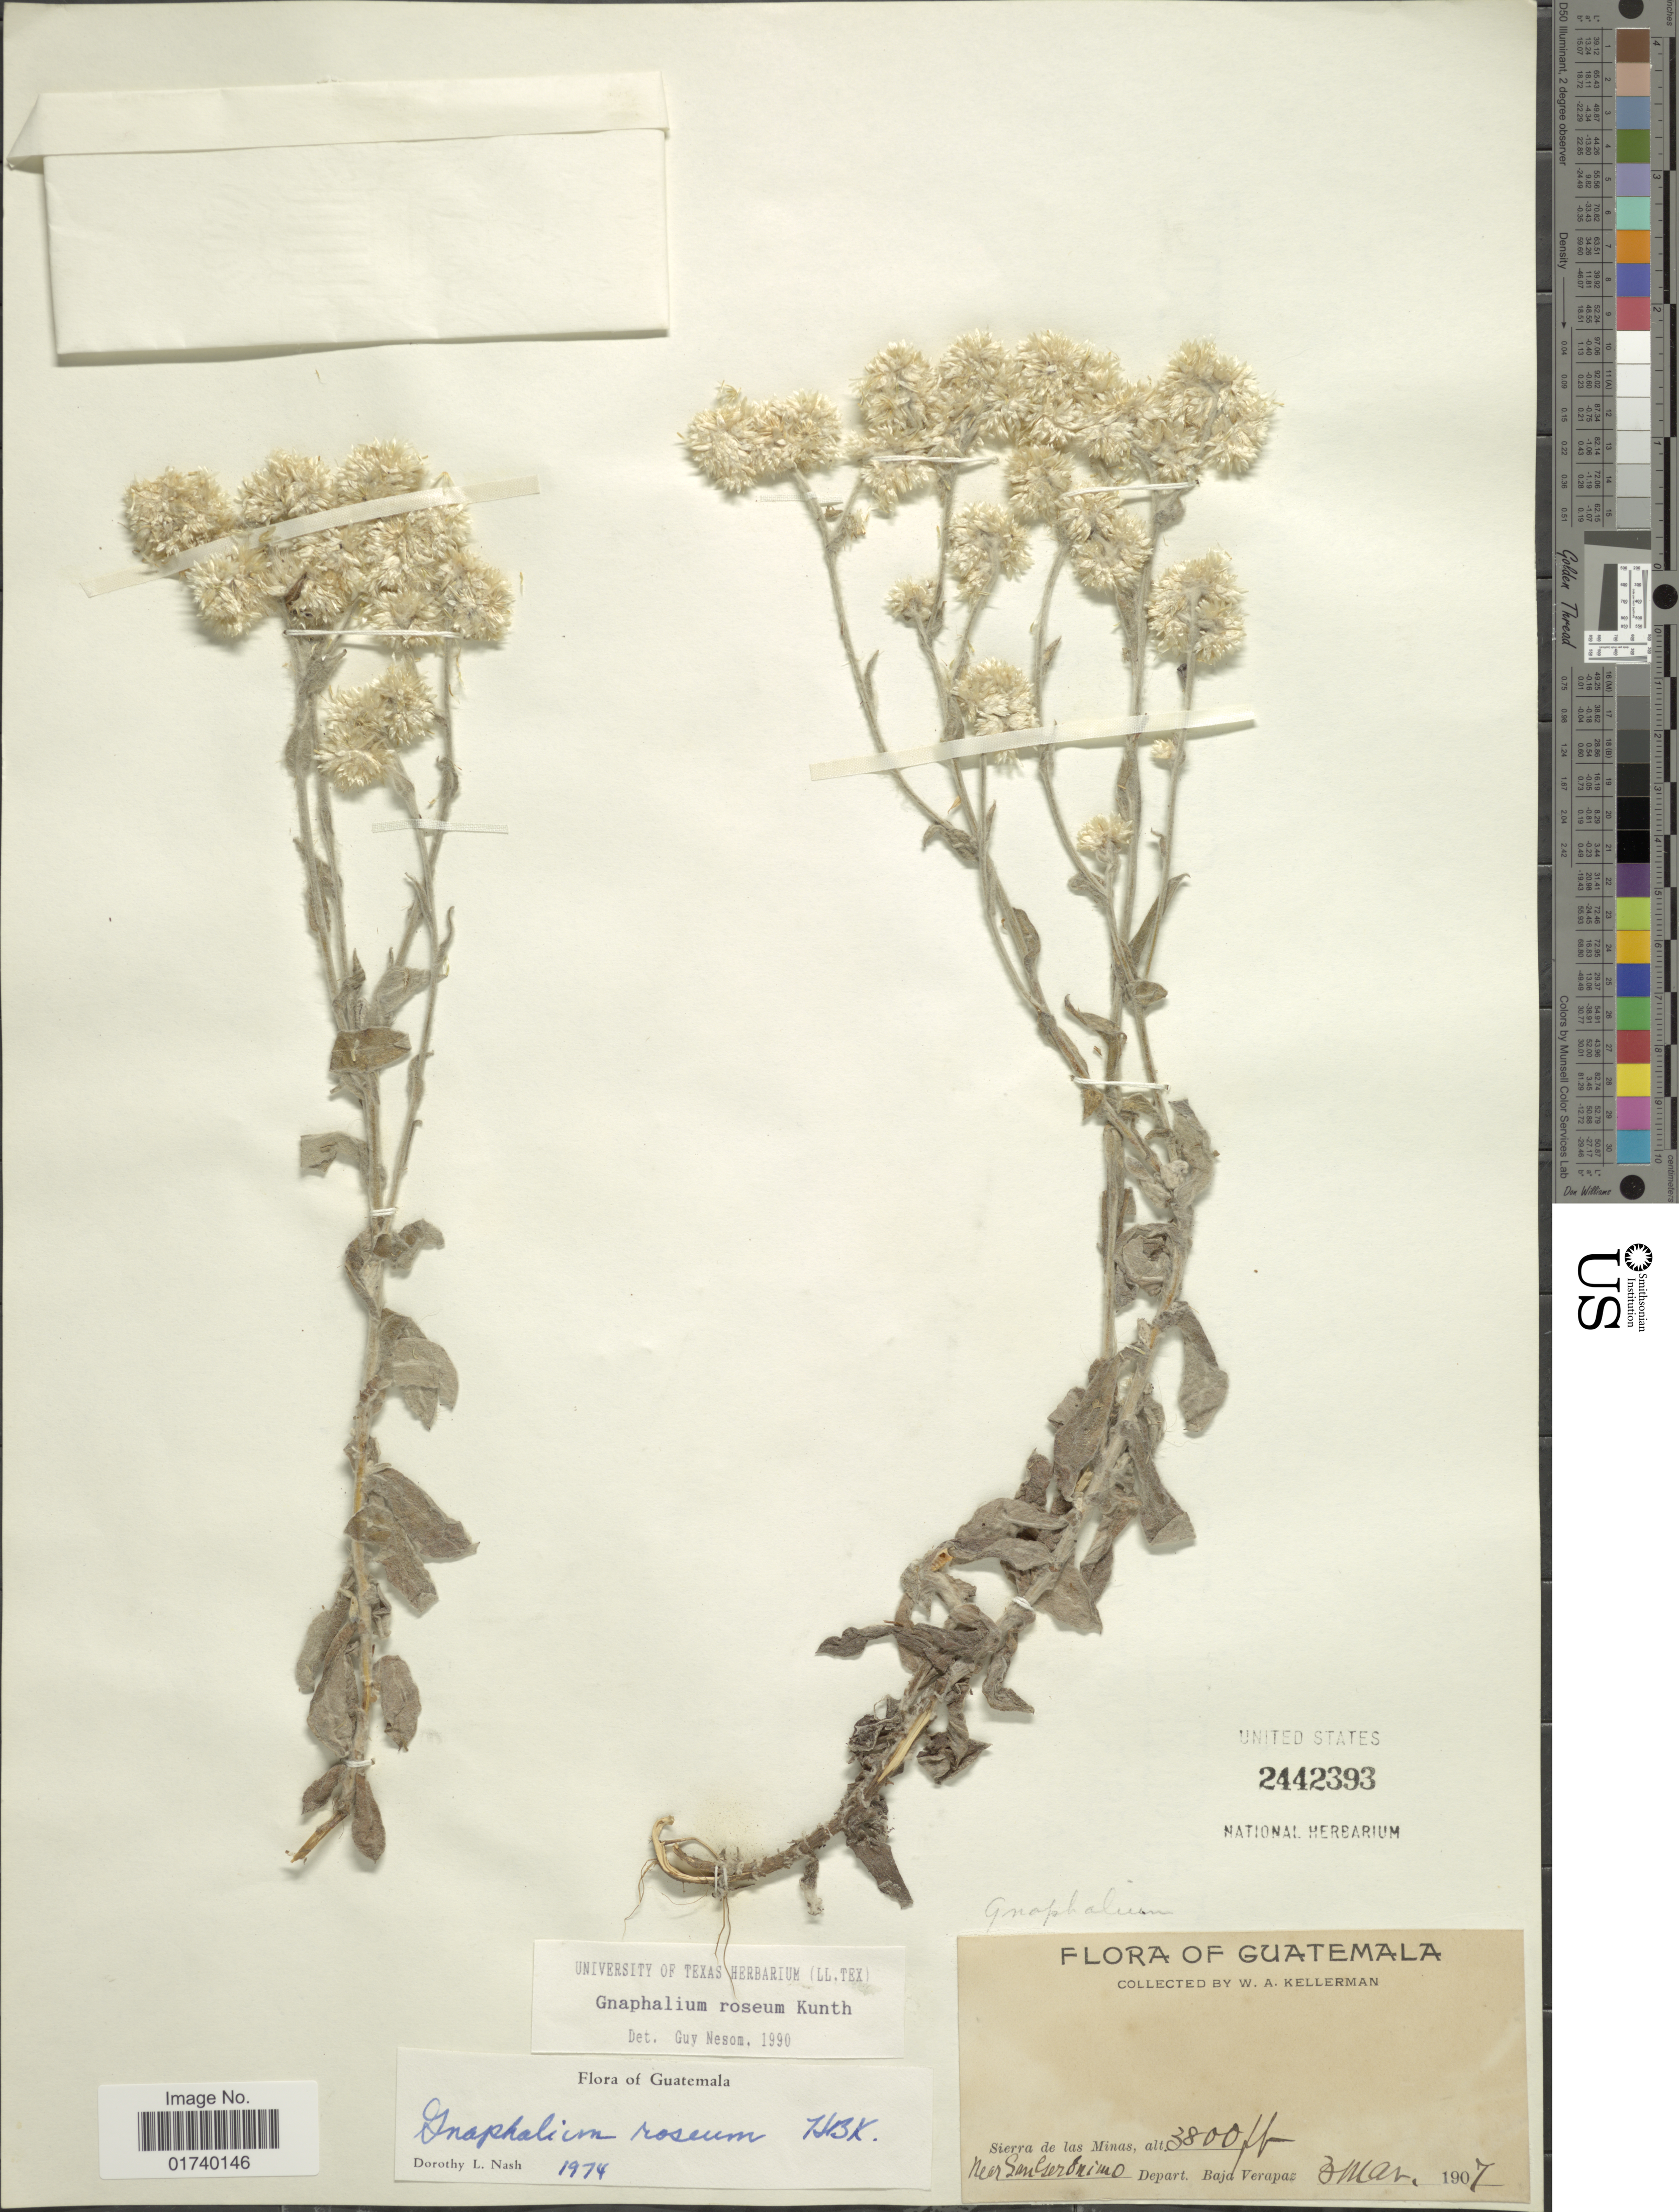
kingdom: Plantae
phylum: Tracheophyta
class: Magnoliopsida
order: Asterales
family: Asteraceae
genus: Pseudognaphalium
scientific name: Pseudognaphalium roseum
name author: (Kunth) Anderb.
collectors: W. Kellerman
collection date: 1907-03-03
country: Guatemala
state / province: Alta Verapaz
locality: Sierra de las Minas, near San Geronimo [Jerónimo], depart Baja Verapaz.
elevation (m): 1158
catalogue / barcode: US 2442393